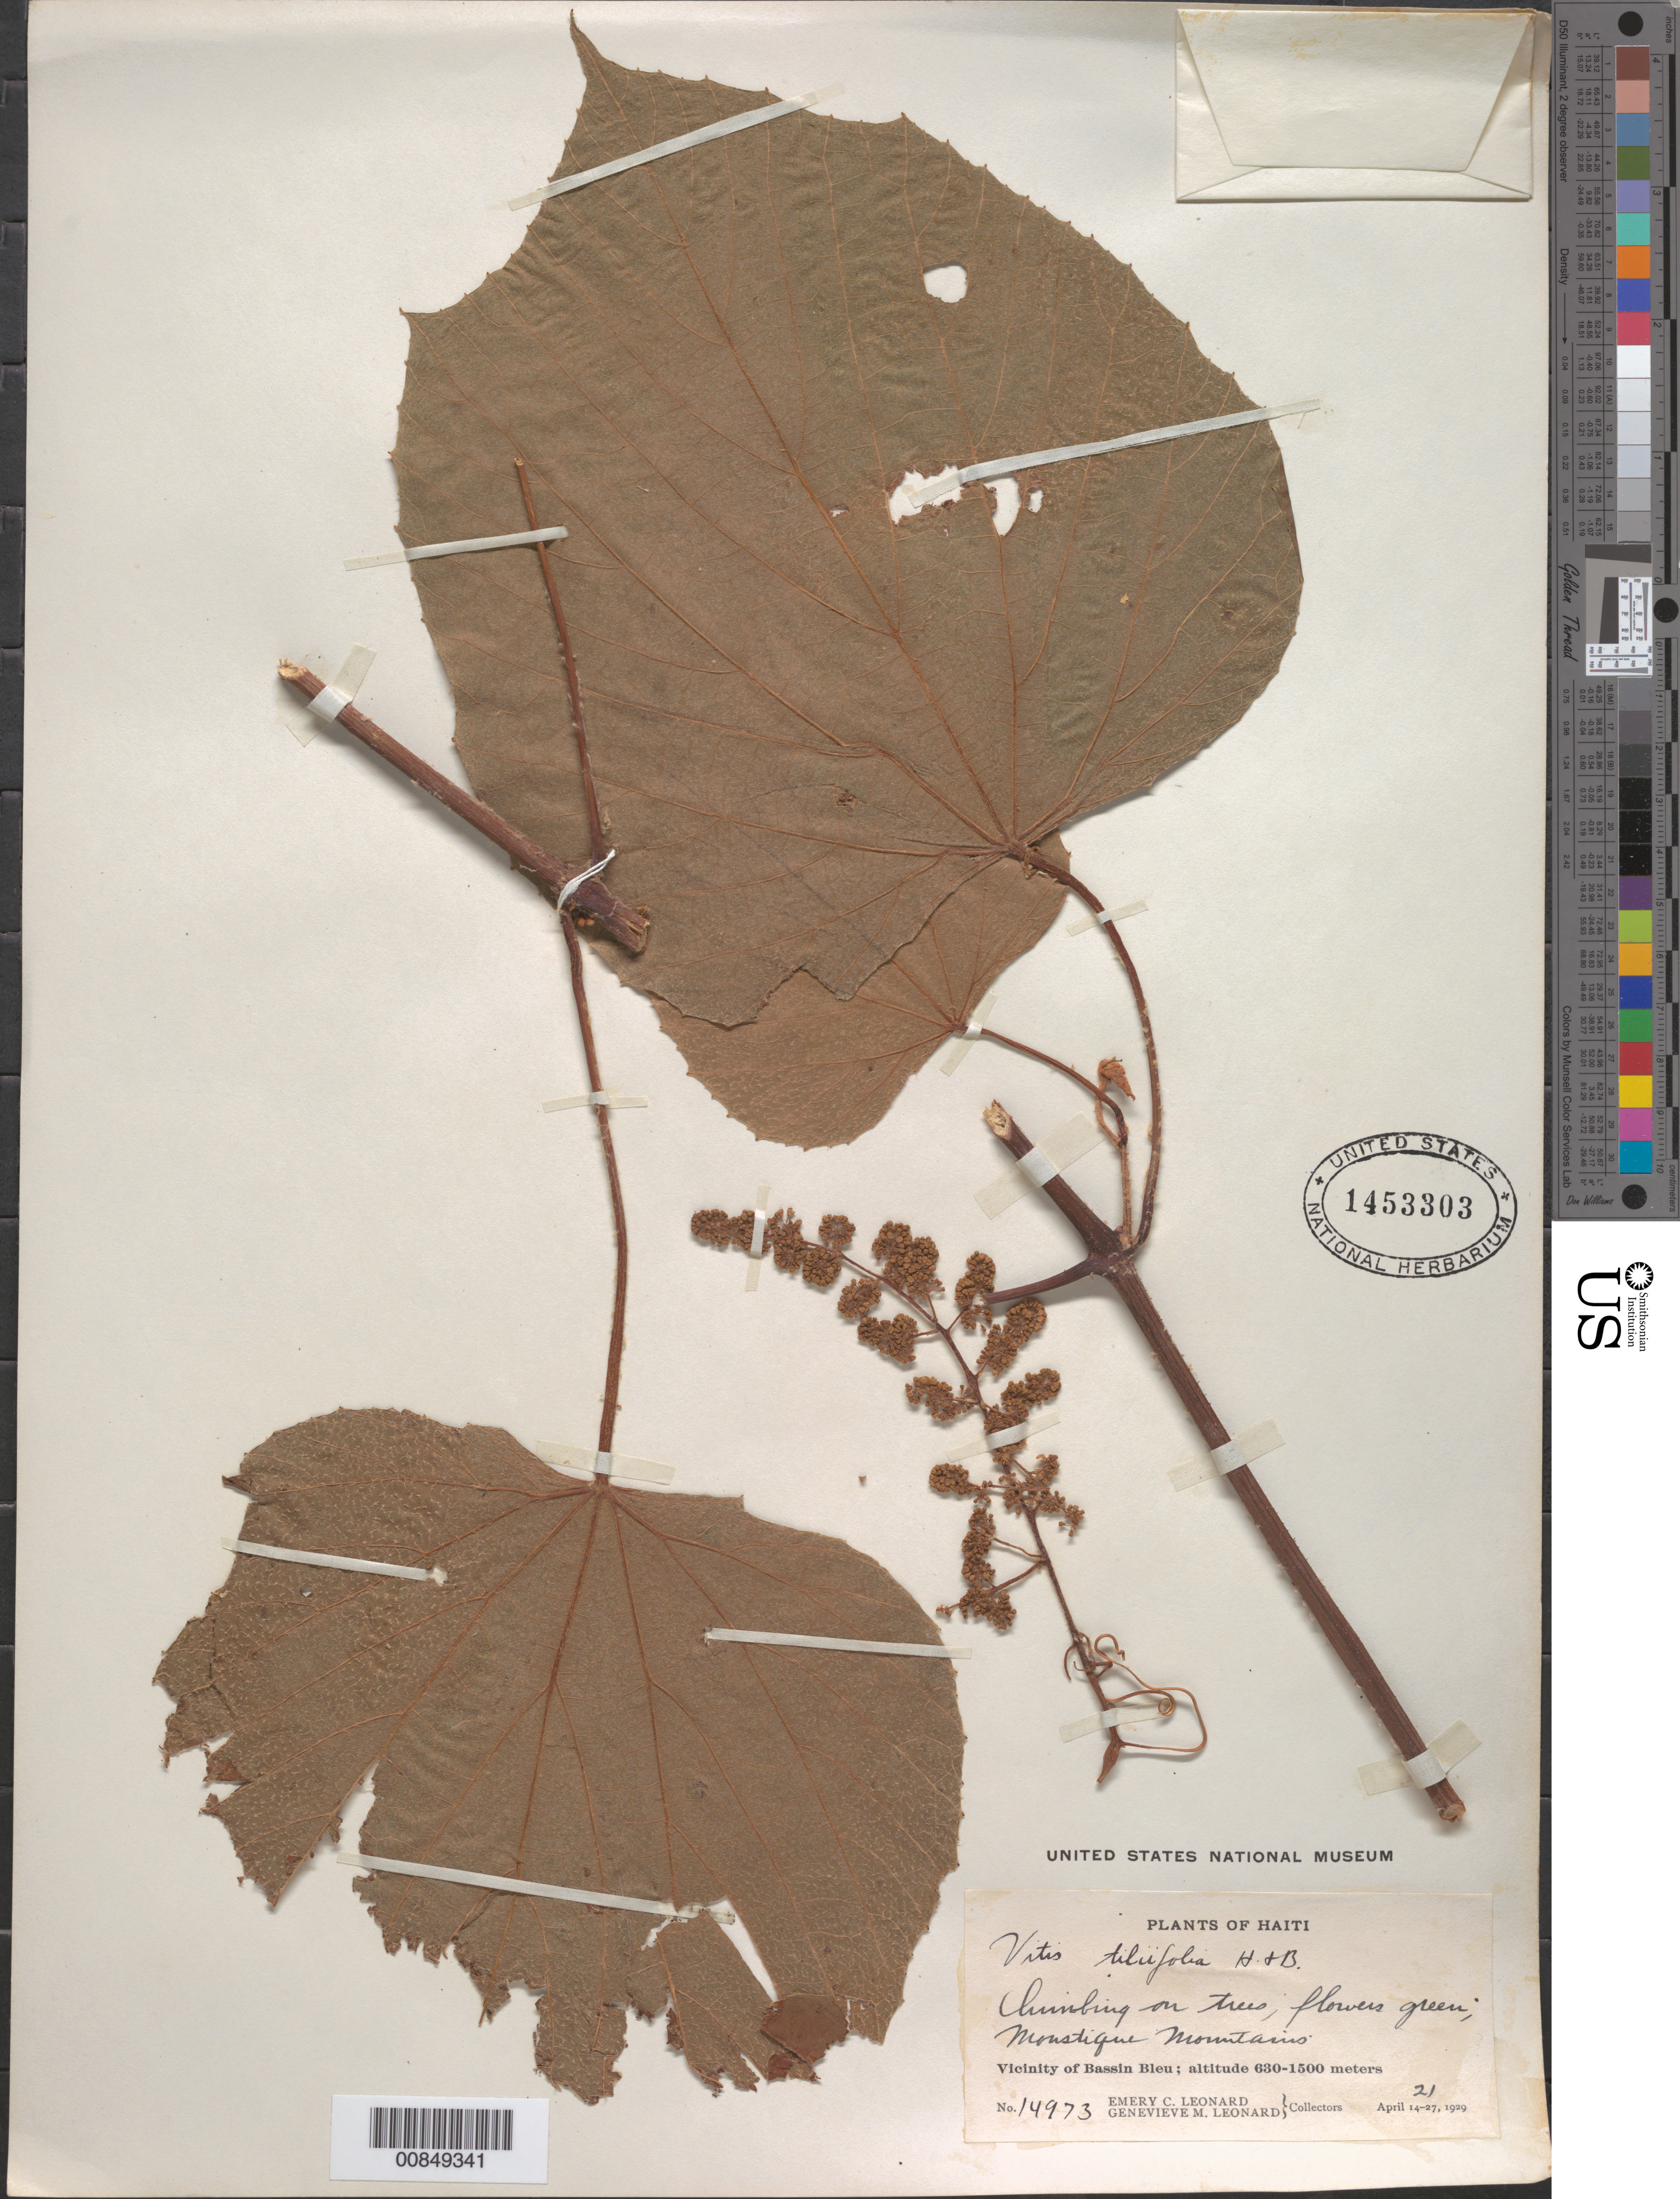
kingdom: Plantae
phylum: Tracheophyta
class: Magnoliopsida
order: Vitales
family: Vitaceae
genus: Vitis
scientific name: Vitis tiliifolia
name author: Humb. & Bonpl. ex Schult.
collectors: E. C. Leonard & G. M. Leonard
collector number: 14973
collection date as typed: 21 Apr 1929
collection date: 1929-04-21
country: Haiti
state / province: Nord-Ouest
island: Hispaniola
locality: Vicinity of Bassin Bleu, Moustique Mountains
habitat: On trees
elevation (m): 630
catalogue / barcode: US 1453303